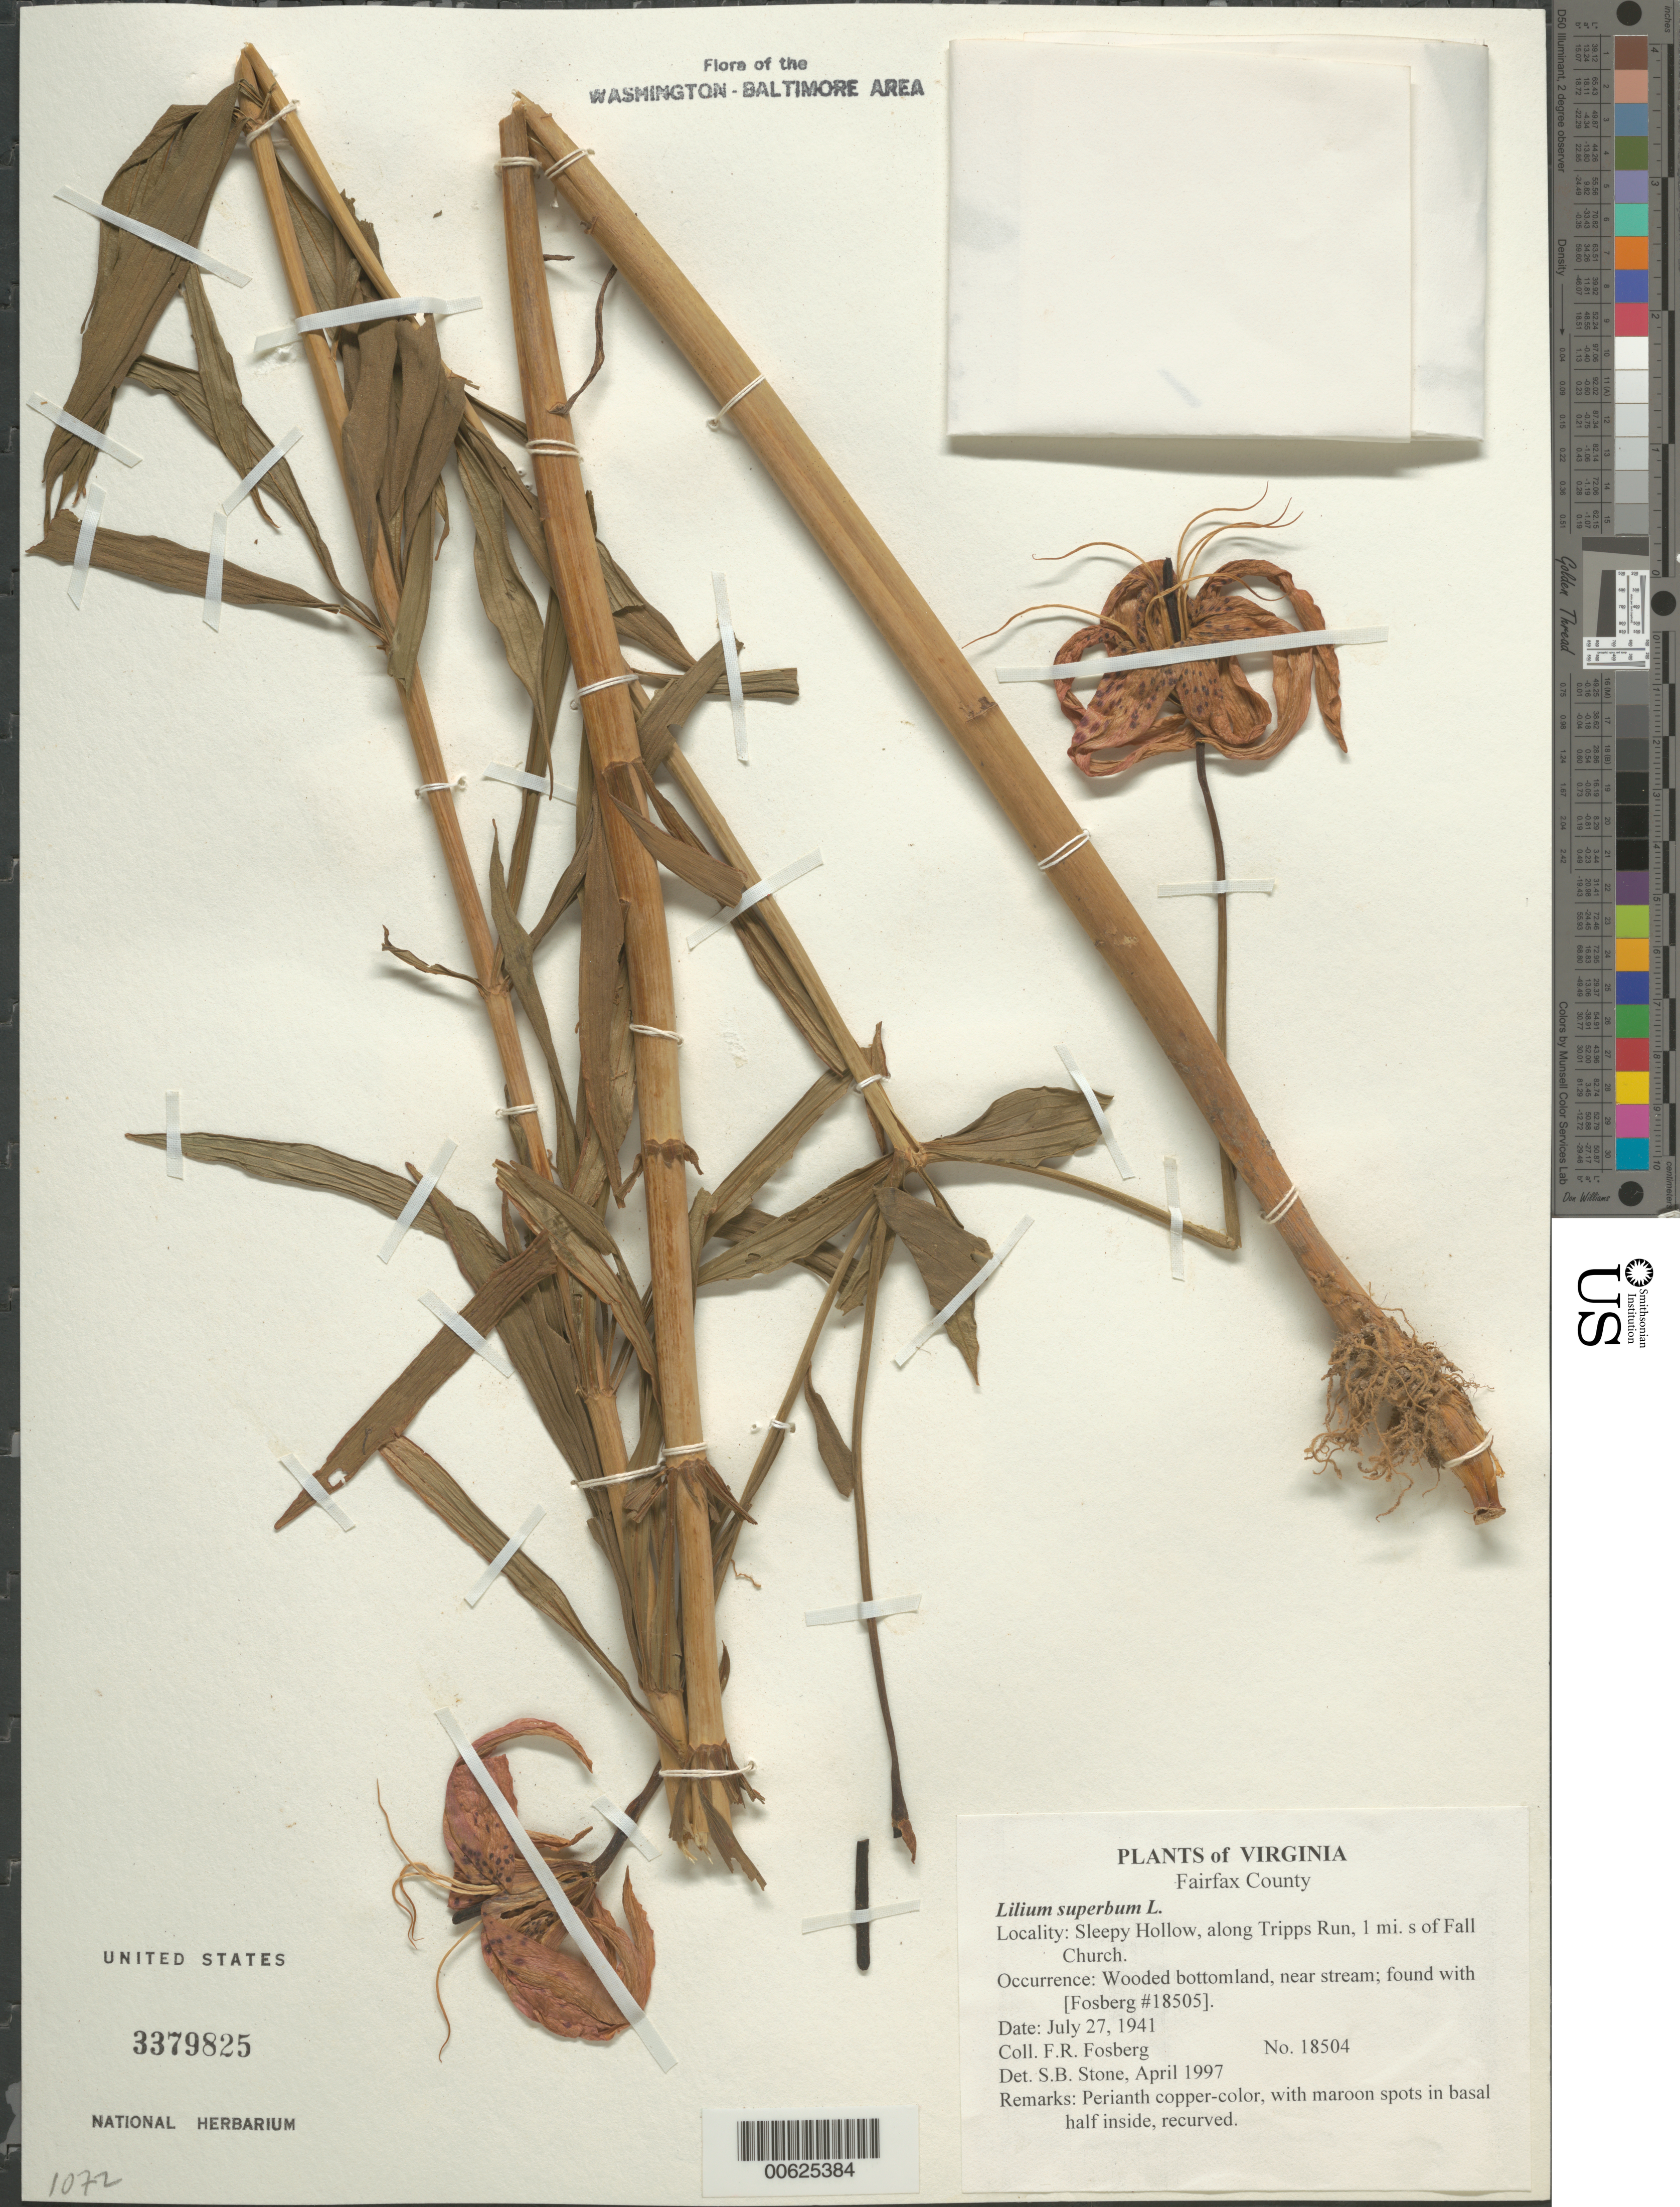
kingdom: Plantae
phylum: Tracheophyta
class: Liliopsida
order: Liliales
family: Liliaceae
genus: Lilium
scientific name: Lilium superbum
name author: L.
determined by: Stone, S. B.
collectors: F. R. Fosberg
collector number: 18504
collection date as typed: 27 Jul 1941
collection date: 1941-07-27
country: United States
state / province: Virginia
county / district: Fairfax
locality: Sleepy Hollow, along Tripps Run, 1 mi. S of Falls Church.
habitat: Wooded bottomland, near stream; found with [Fosberg #18505].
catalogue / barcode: US 3379825